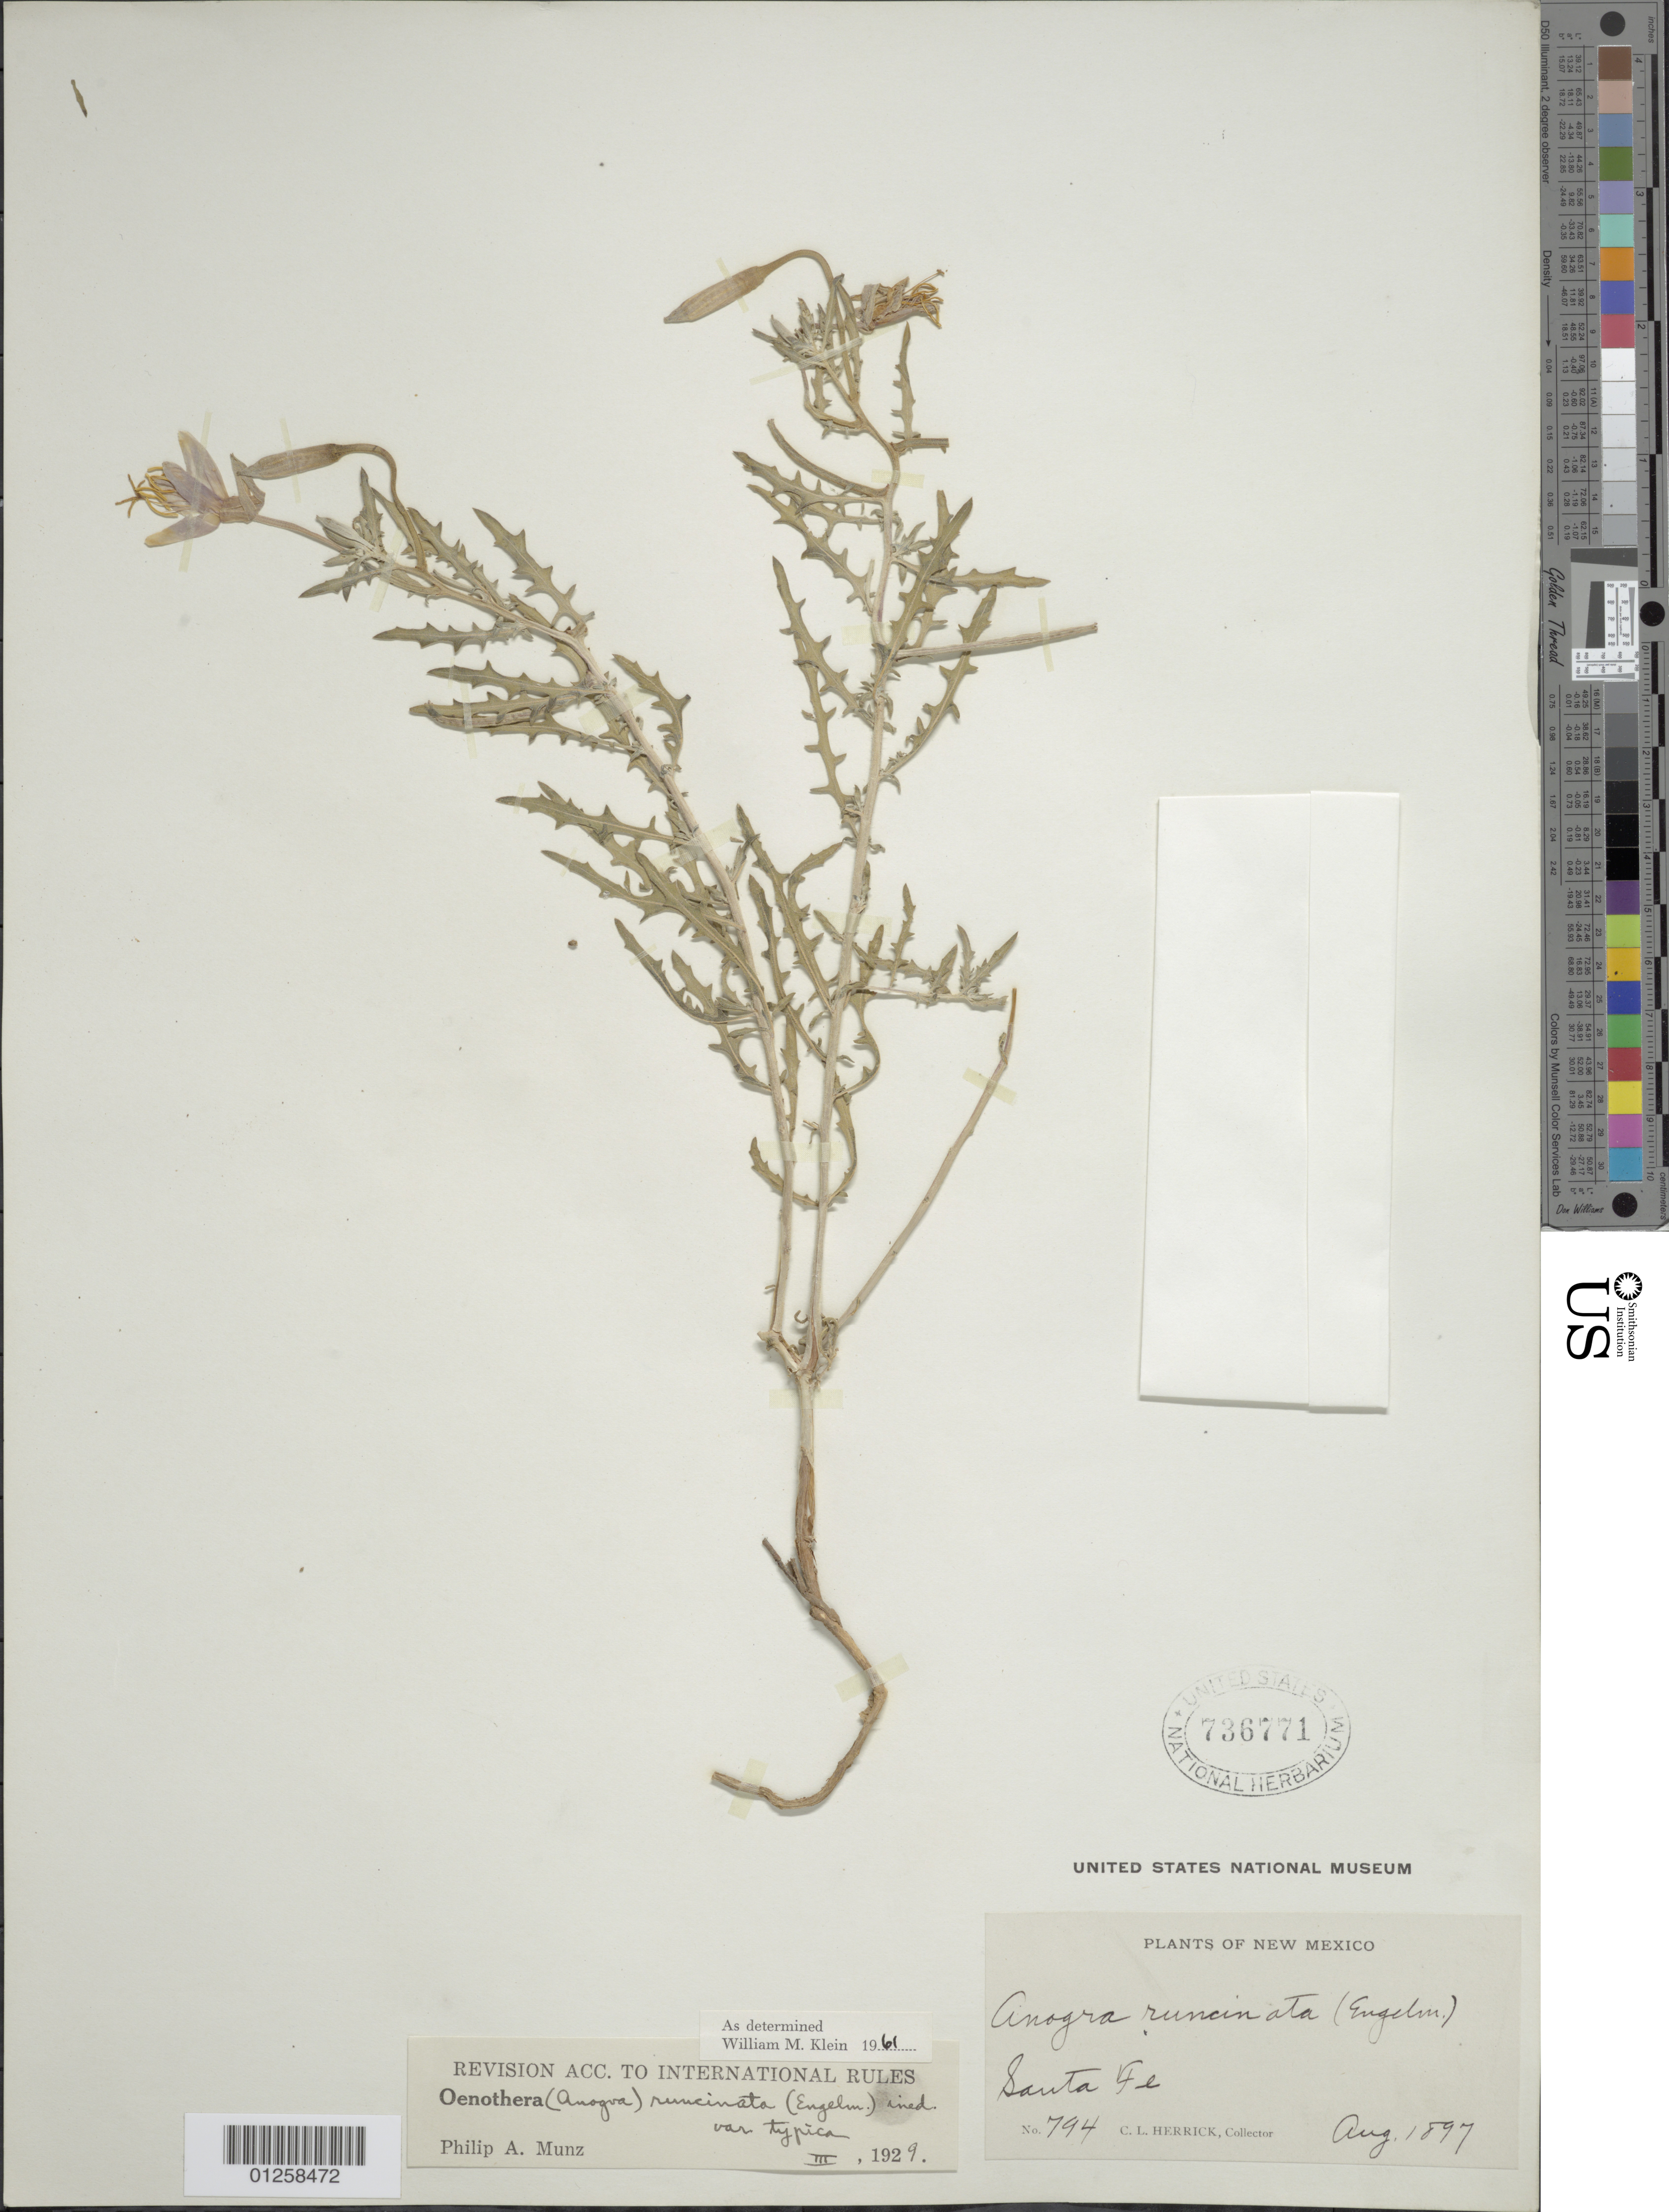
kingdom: Plantae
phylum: Tracheophyta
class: Magnoliopsida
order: Myrtales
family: Onagraceae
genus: Oenothera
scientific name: Oenothera pallida subsp. runcinata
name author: (Engelm.) Munz & W.M. Klein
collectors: C. Herrick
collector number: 794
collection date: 1897-08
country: United States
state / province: New Mexico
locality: Santa Fe.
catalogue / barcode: US 736771